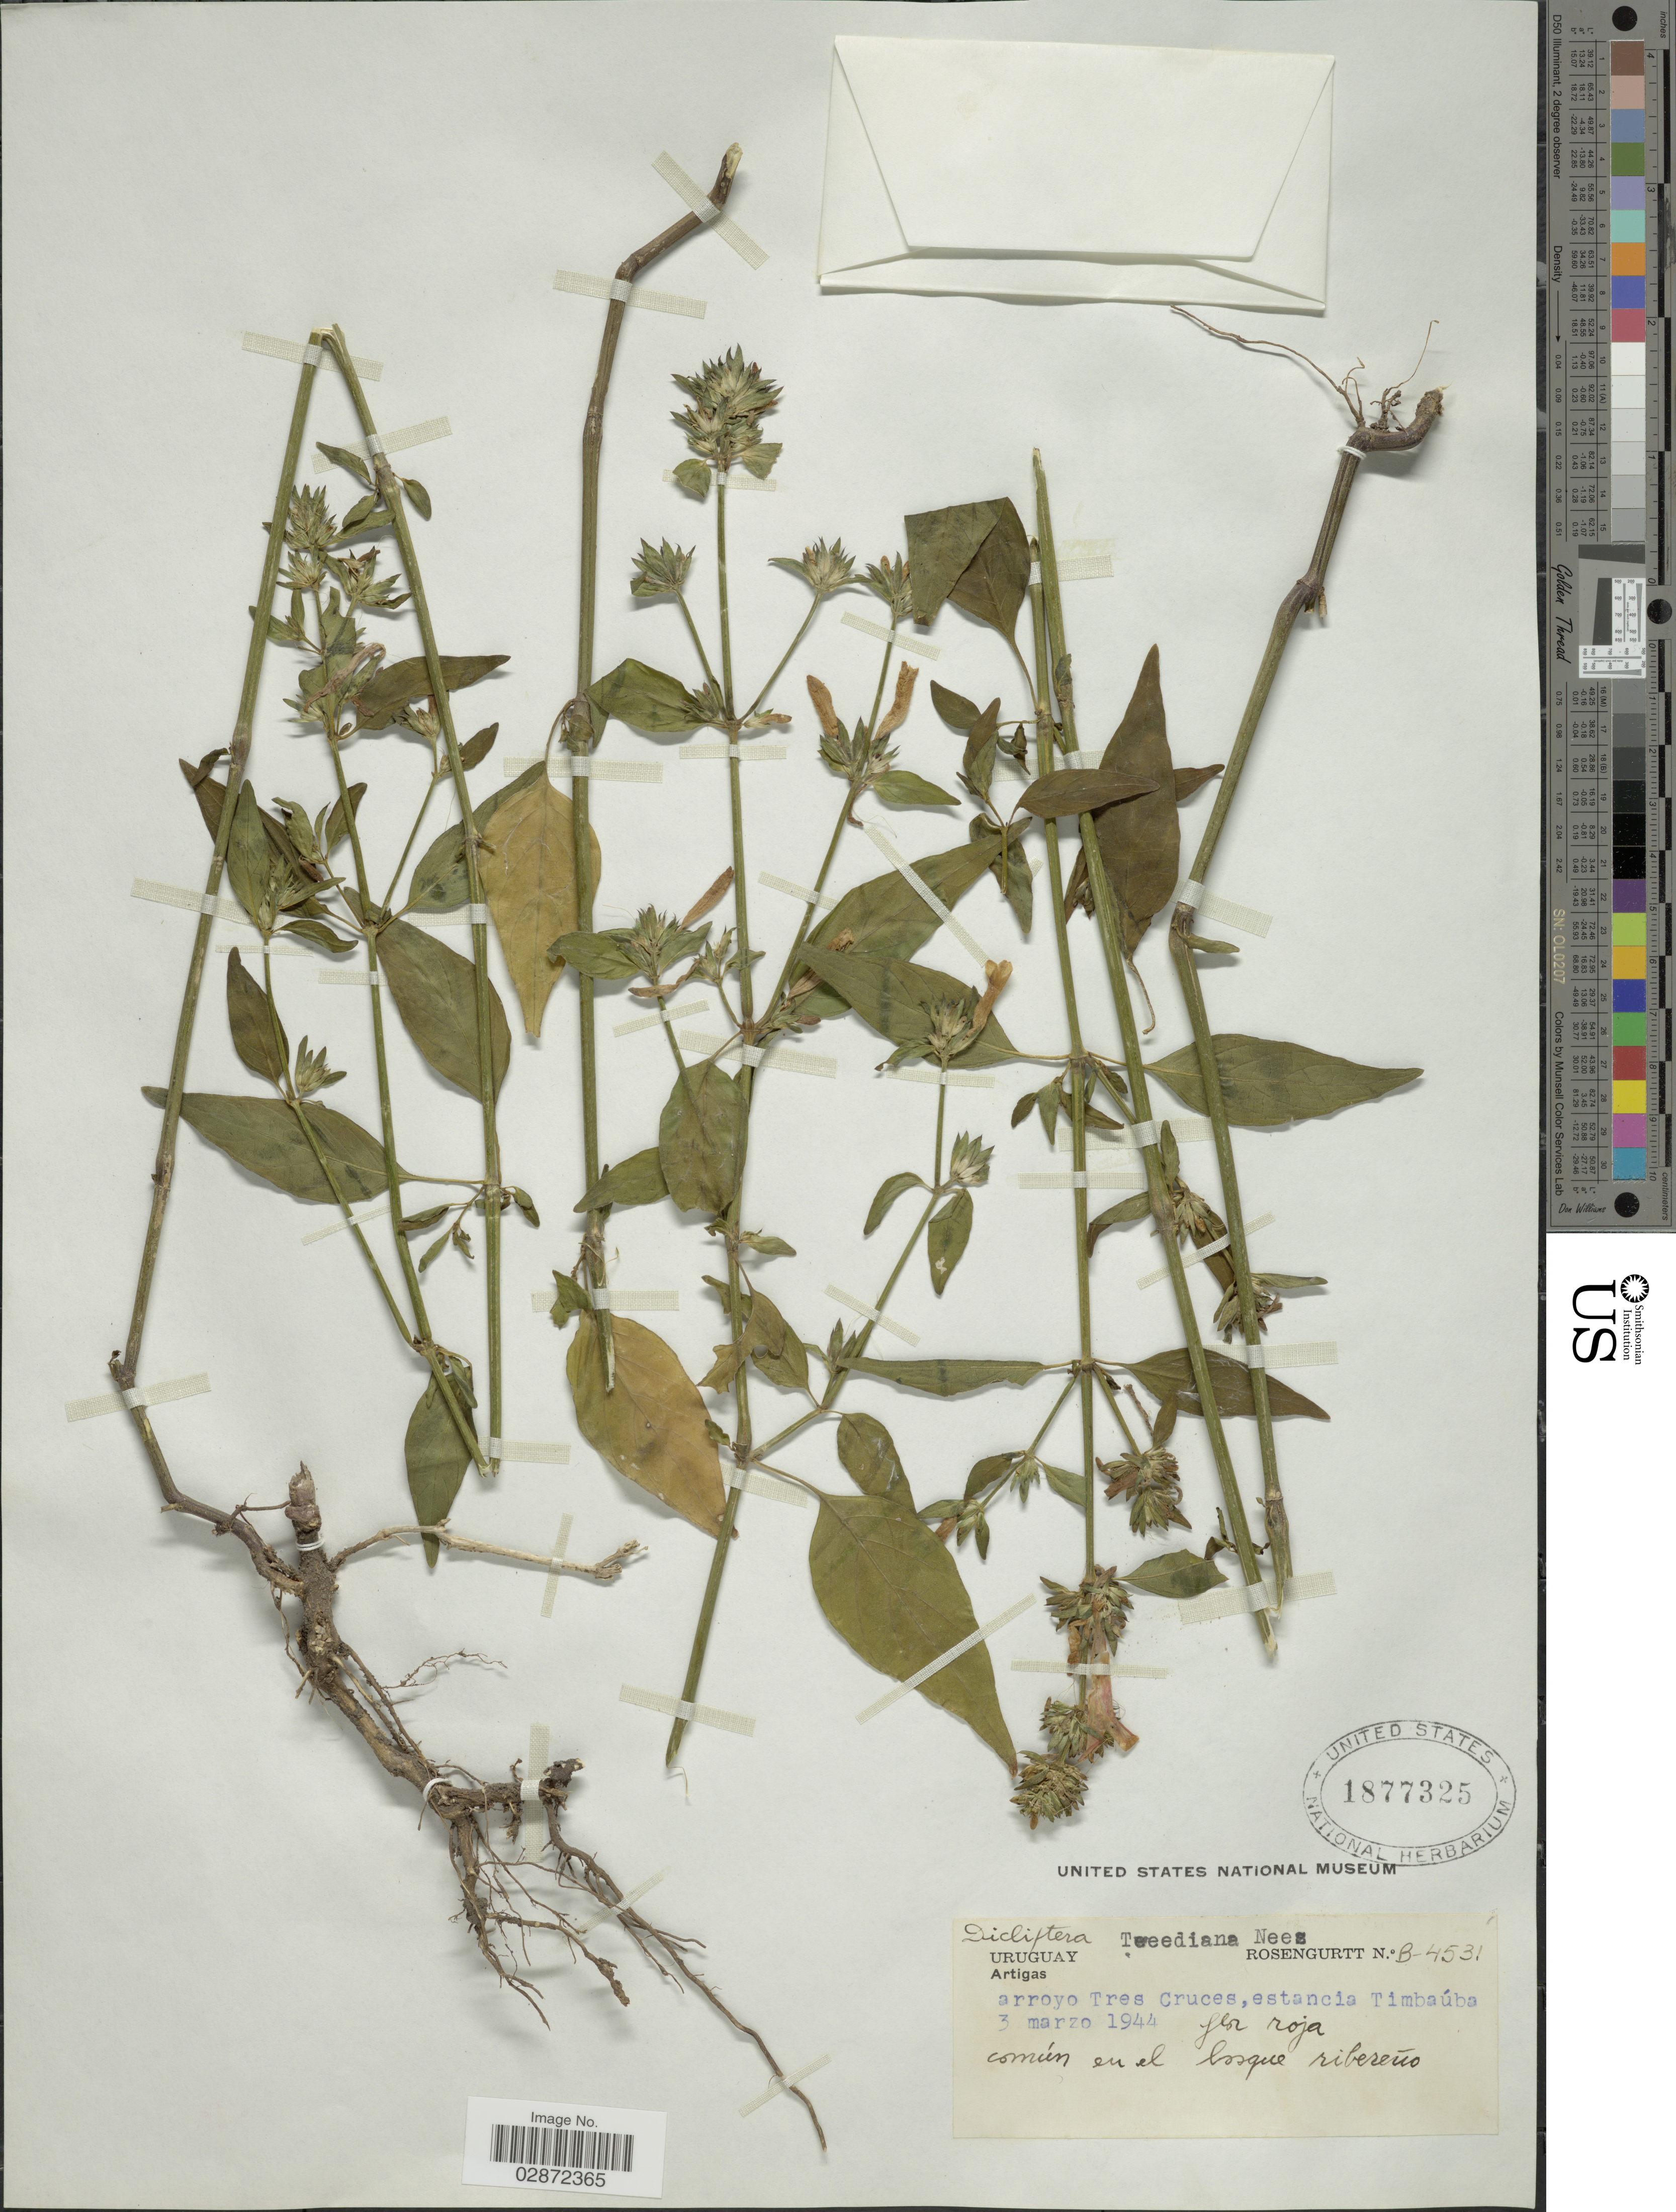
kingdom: Plantae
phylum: Tracheophyta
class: Magnoliopsida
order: Lamiales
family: Acanthaceae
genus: Dicliptera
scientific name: Dicliptera squarrosa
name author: Nees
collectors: Rosengurtt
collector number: B-4531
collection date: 1944-03-03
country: Uruguay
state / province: Artigas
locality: Arroyo Tres Cruces, estancia Timbaúba.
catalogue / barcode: US 1877325